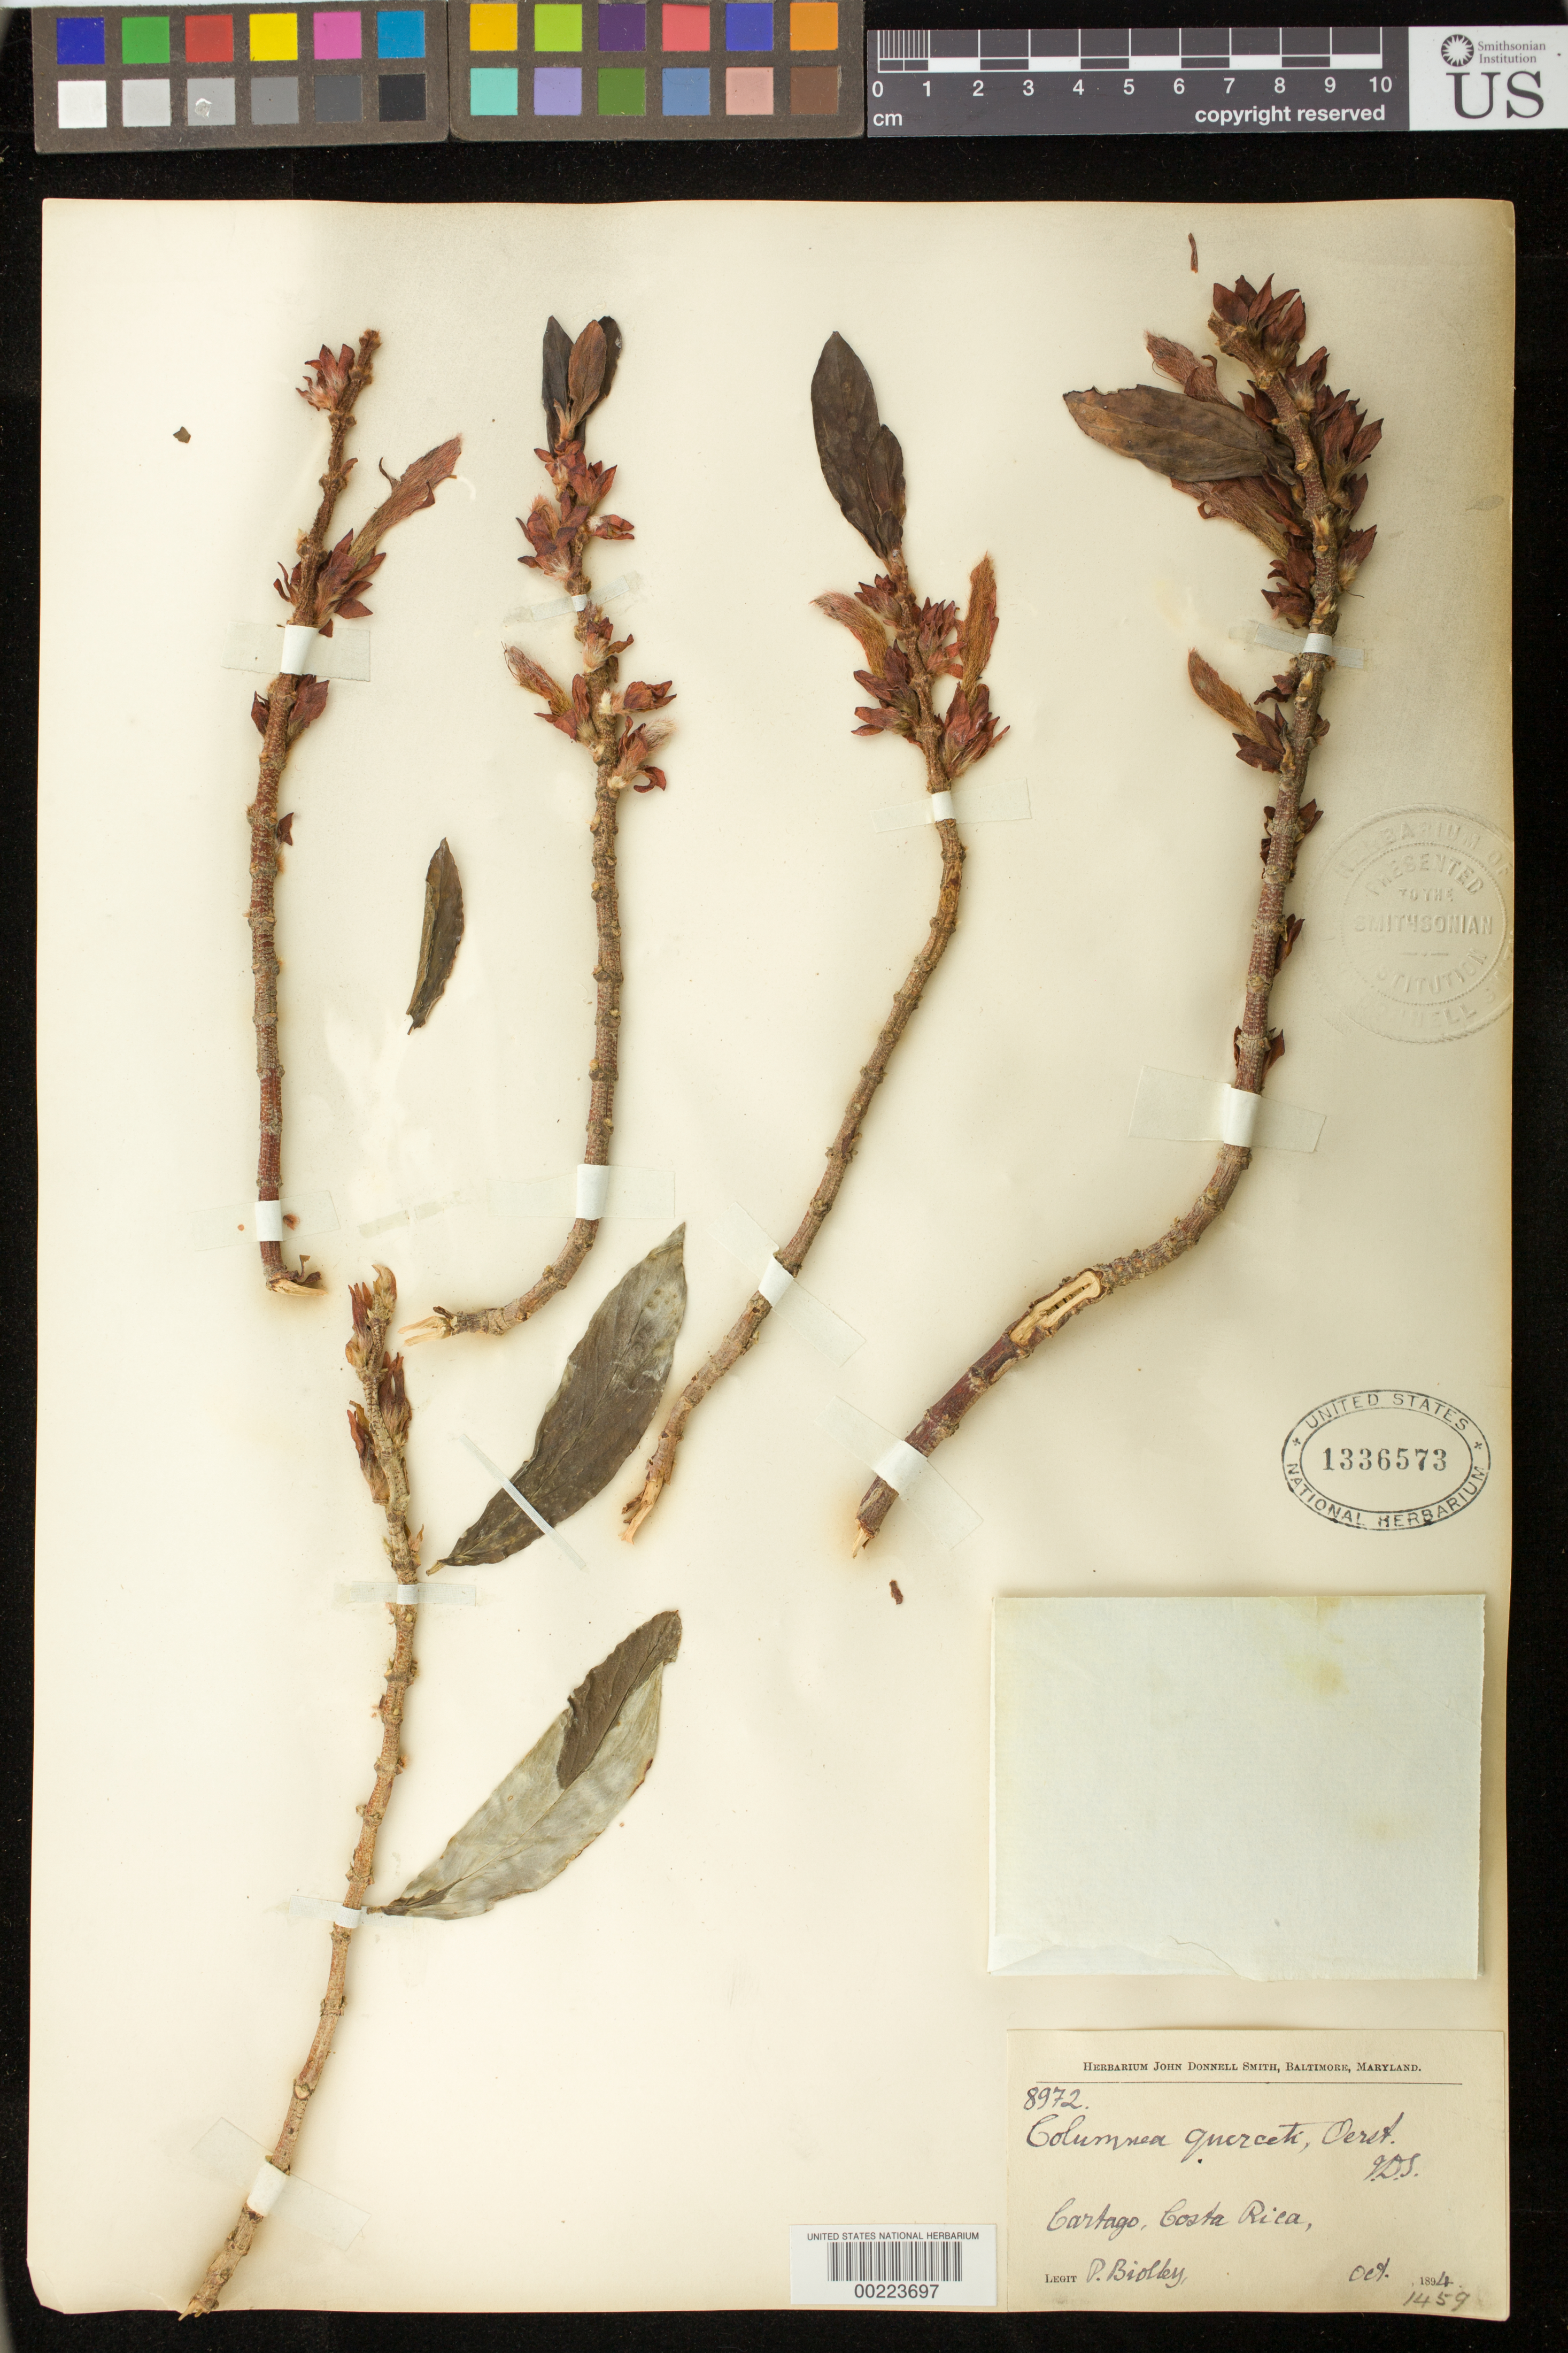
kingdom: Plantae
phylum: Tracheophyta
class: Magnoliopsida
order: Lamiales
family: Gesneriaceae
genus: Columnea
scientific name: Columnea querceti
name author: Oerst.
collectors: P. Biolley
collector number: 8972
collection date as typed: Oct 1894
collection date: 1894-10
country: Costa Rica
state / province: Cartago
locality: Cartago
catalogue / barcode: US 1336573